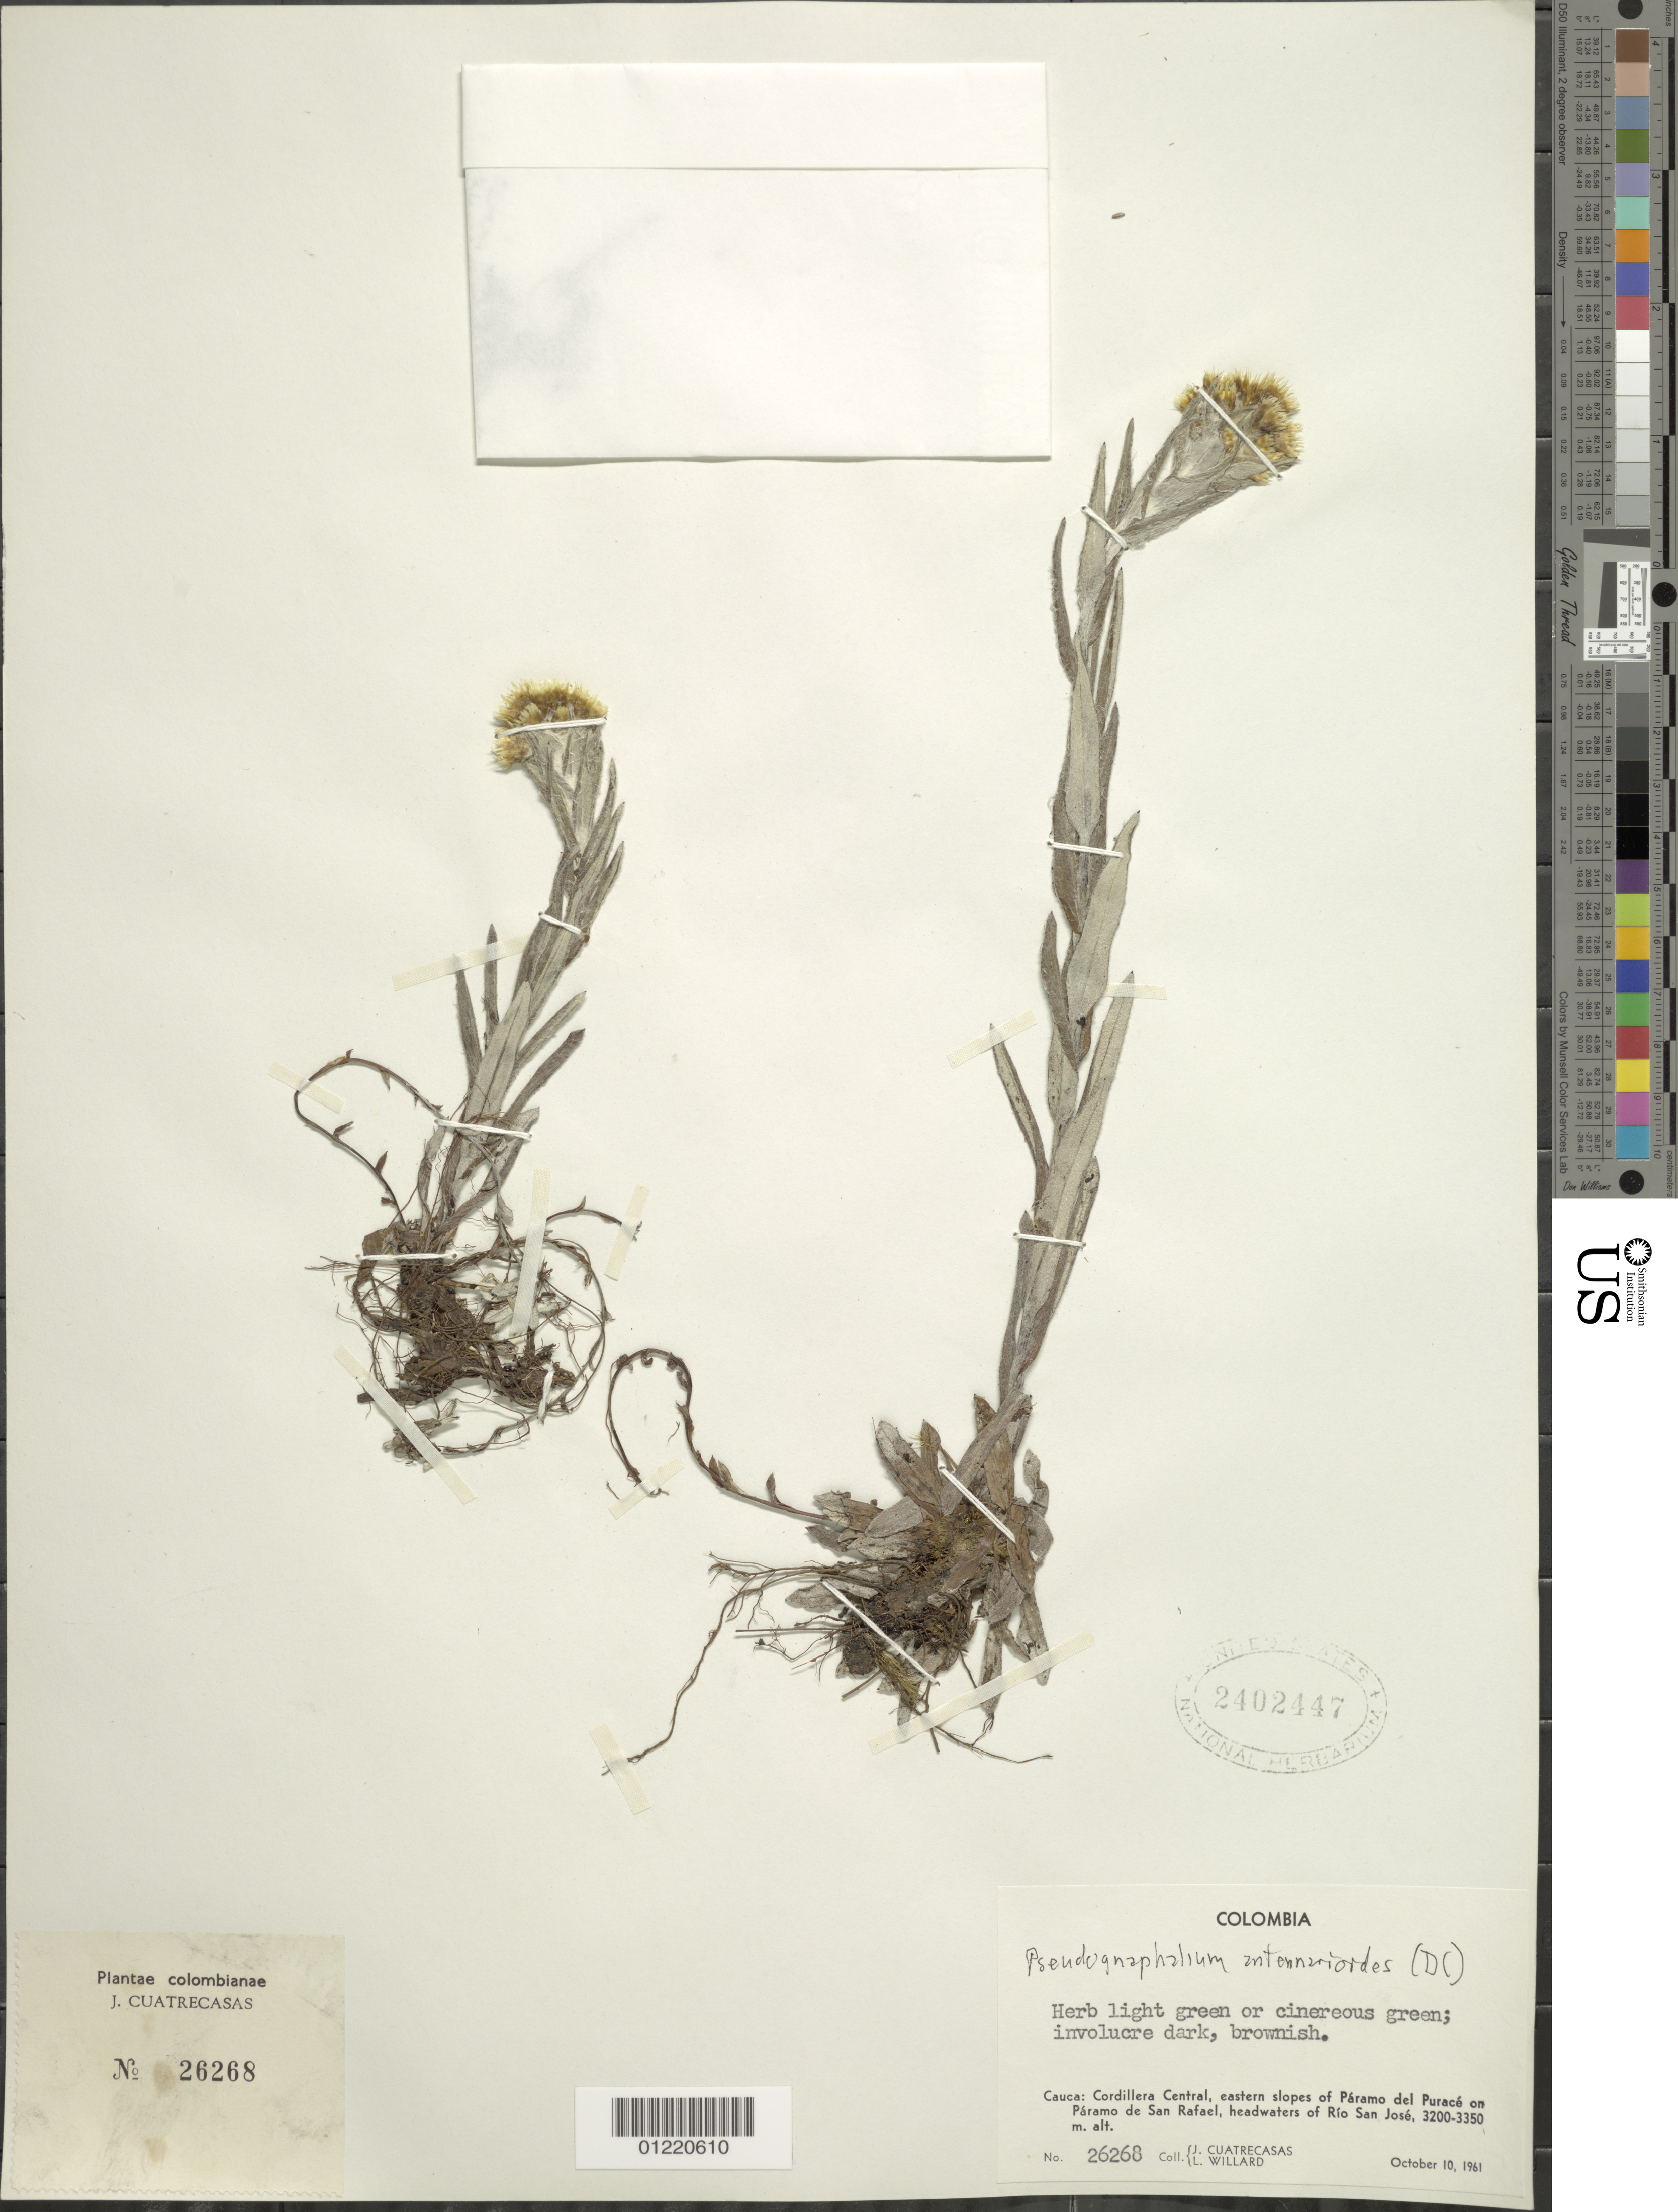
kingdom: Plantae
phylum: Tracheophyta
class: Magnoliopsida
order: Asterales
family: Asteraceae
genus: Chryselium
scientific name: Chryselium gnaphalioides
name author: (Kunth) Urtubey & S.E. Freire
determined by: Nesom, Guy L.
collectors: J. Cuatrecasas & J. Willard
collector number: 26268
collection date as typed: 10 Oct 1961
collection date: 1961-10-10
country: Colombia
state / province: Cauca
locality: Cordillera Central, eastern slopes of Páramo del Purace on Páramo de San Rafael, headwaters of Río San José.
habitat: Paramo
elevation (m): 3200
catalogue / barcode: US 2402447